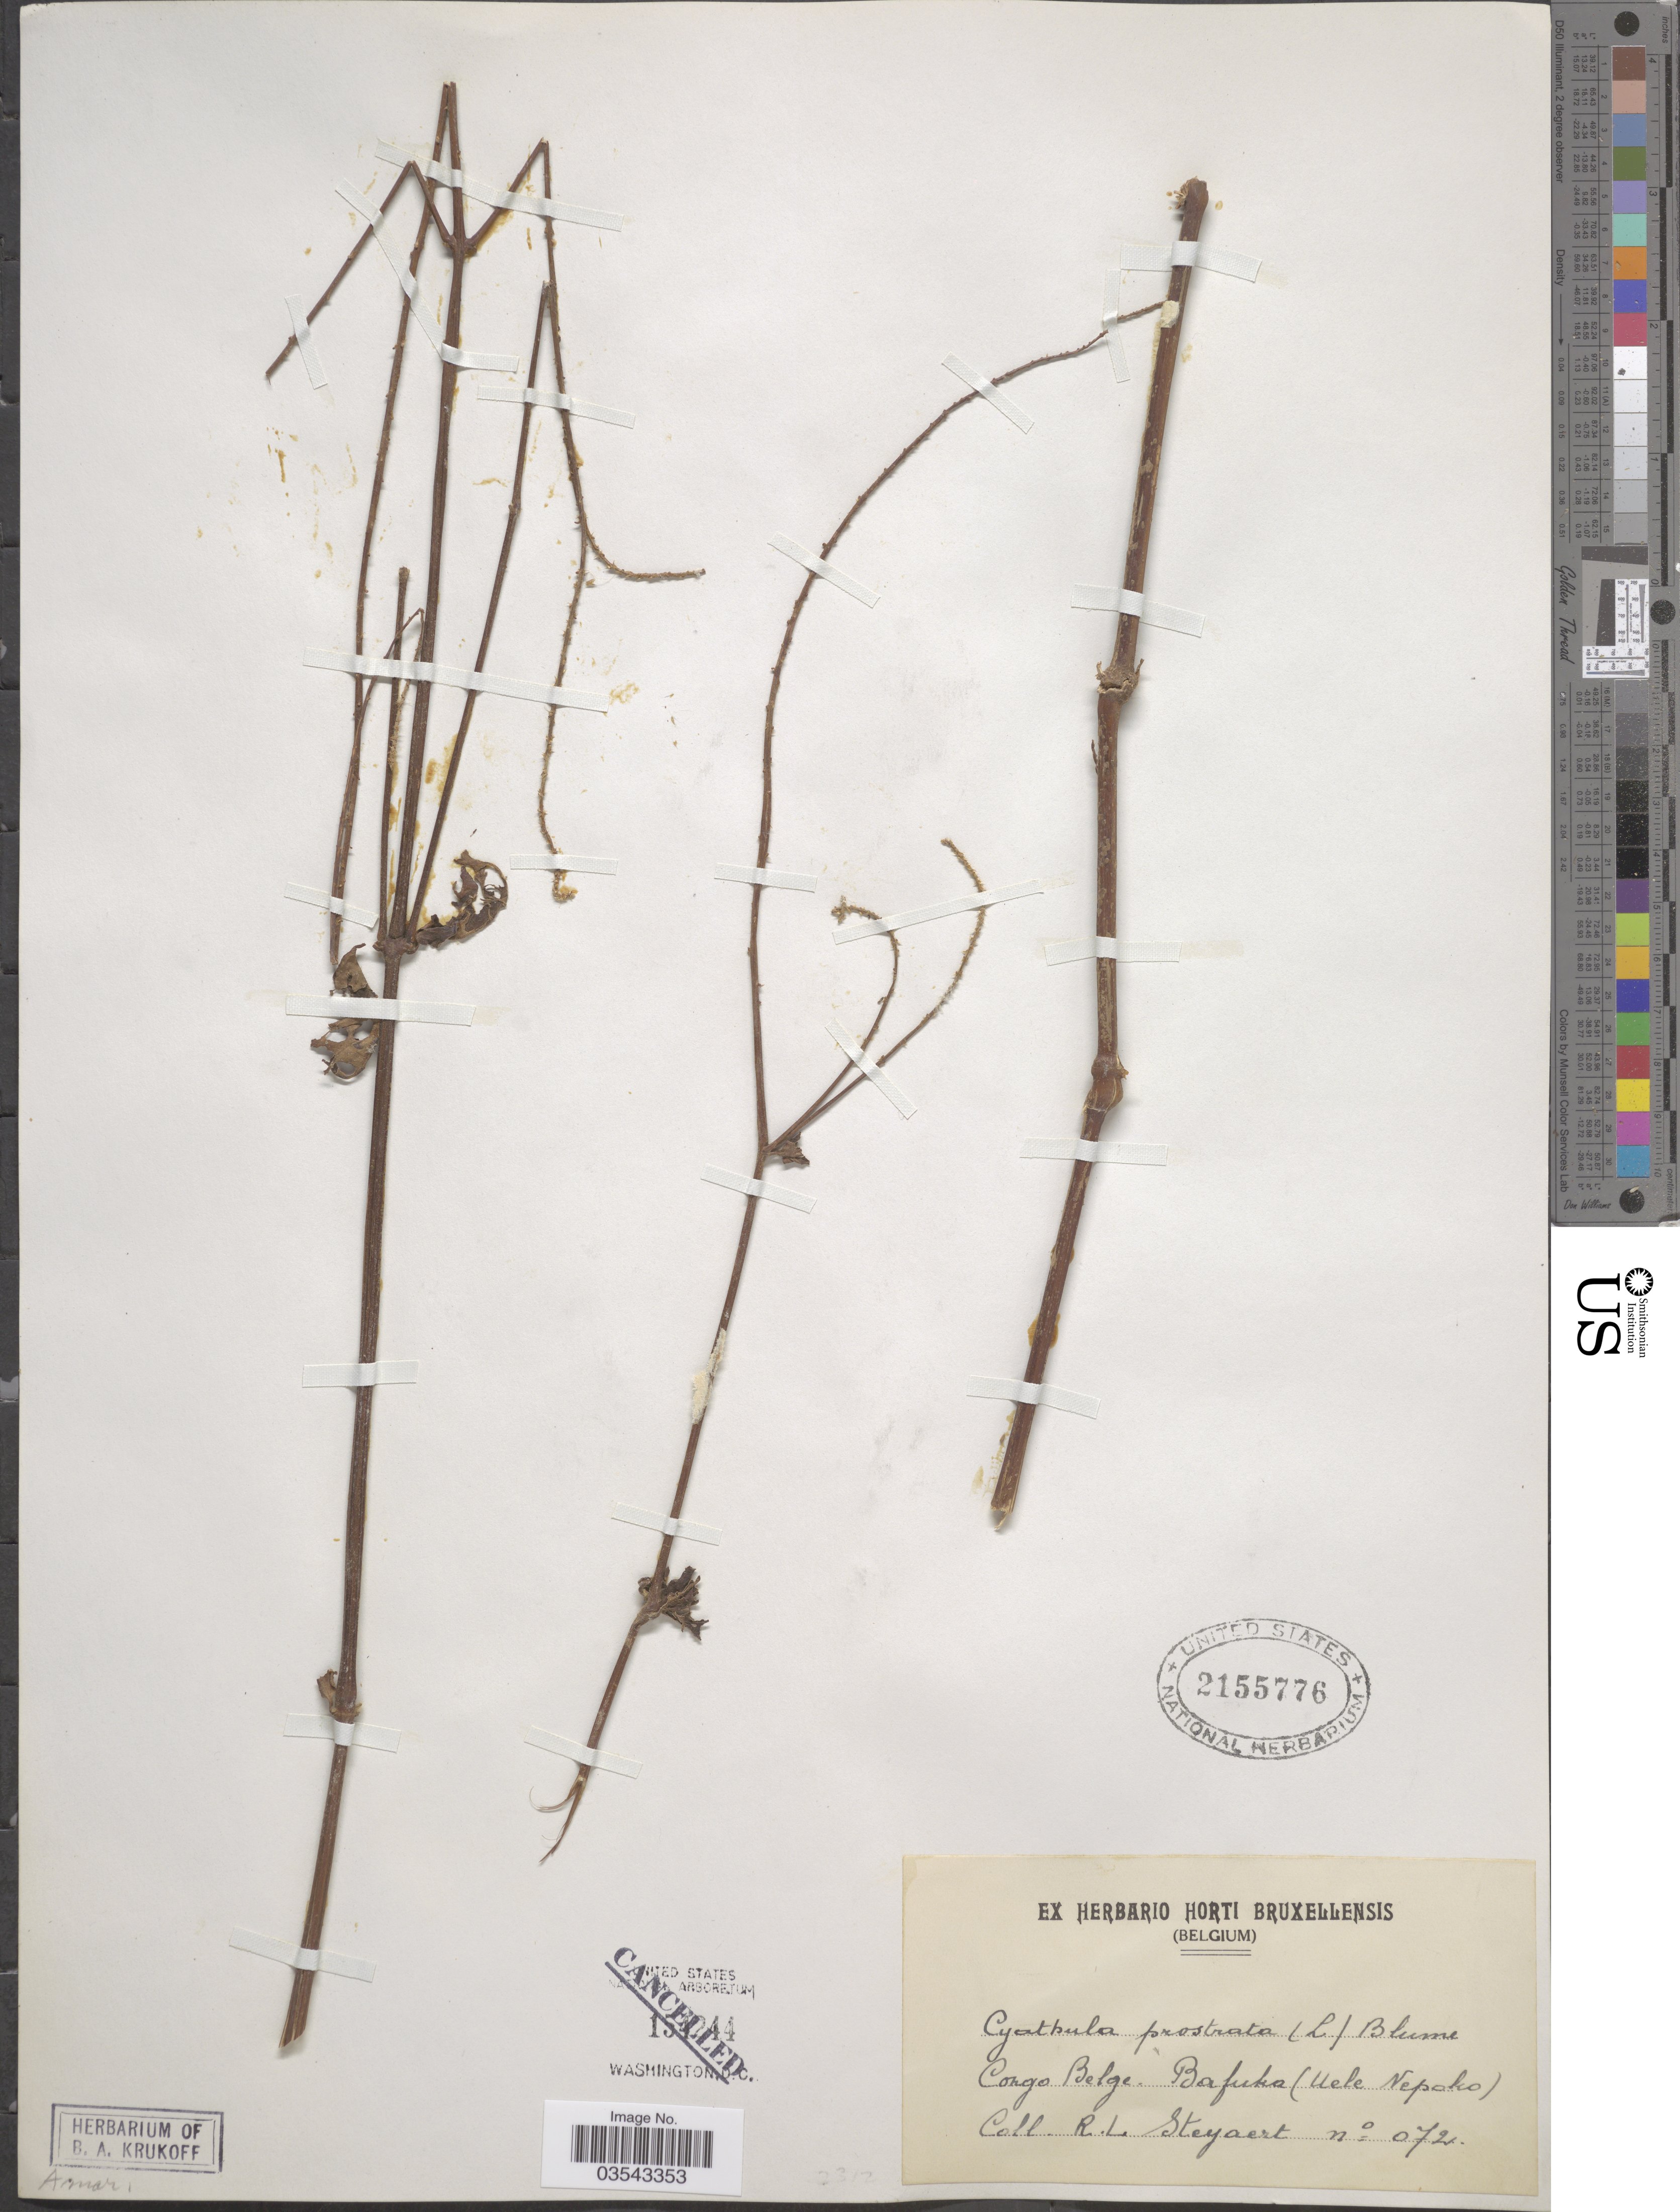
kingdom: Plantae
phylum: Tracheophyta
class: Magnoliopsida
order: Caryophyllales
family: Amaranthaceae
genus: Cyathula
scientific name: Cyathula prostrata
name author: (L.) Blume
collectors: R. Steyaert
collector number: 072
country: Congo, Democratic Republic of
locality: Congo Belge. Bafuka (Uele Nepoko).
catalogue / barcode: US 2155776